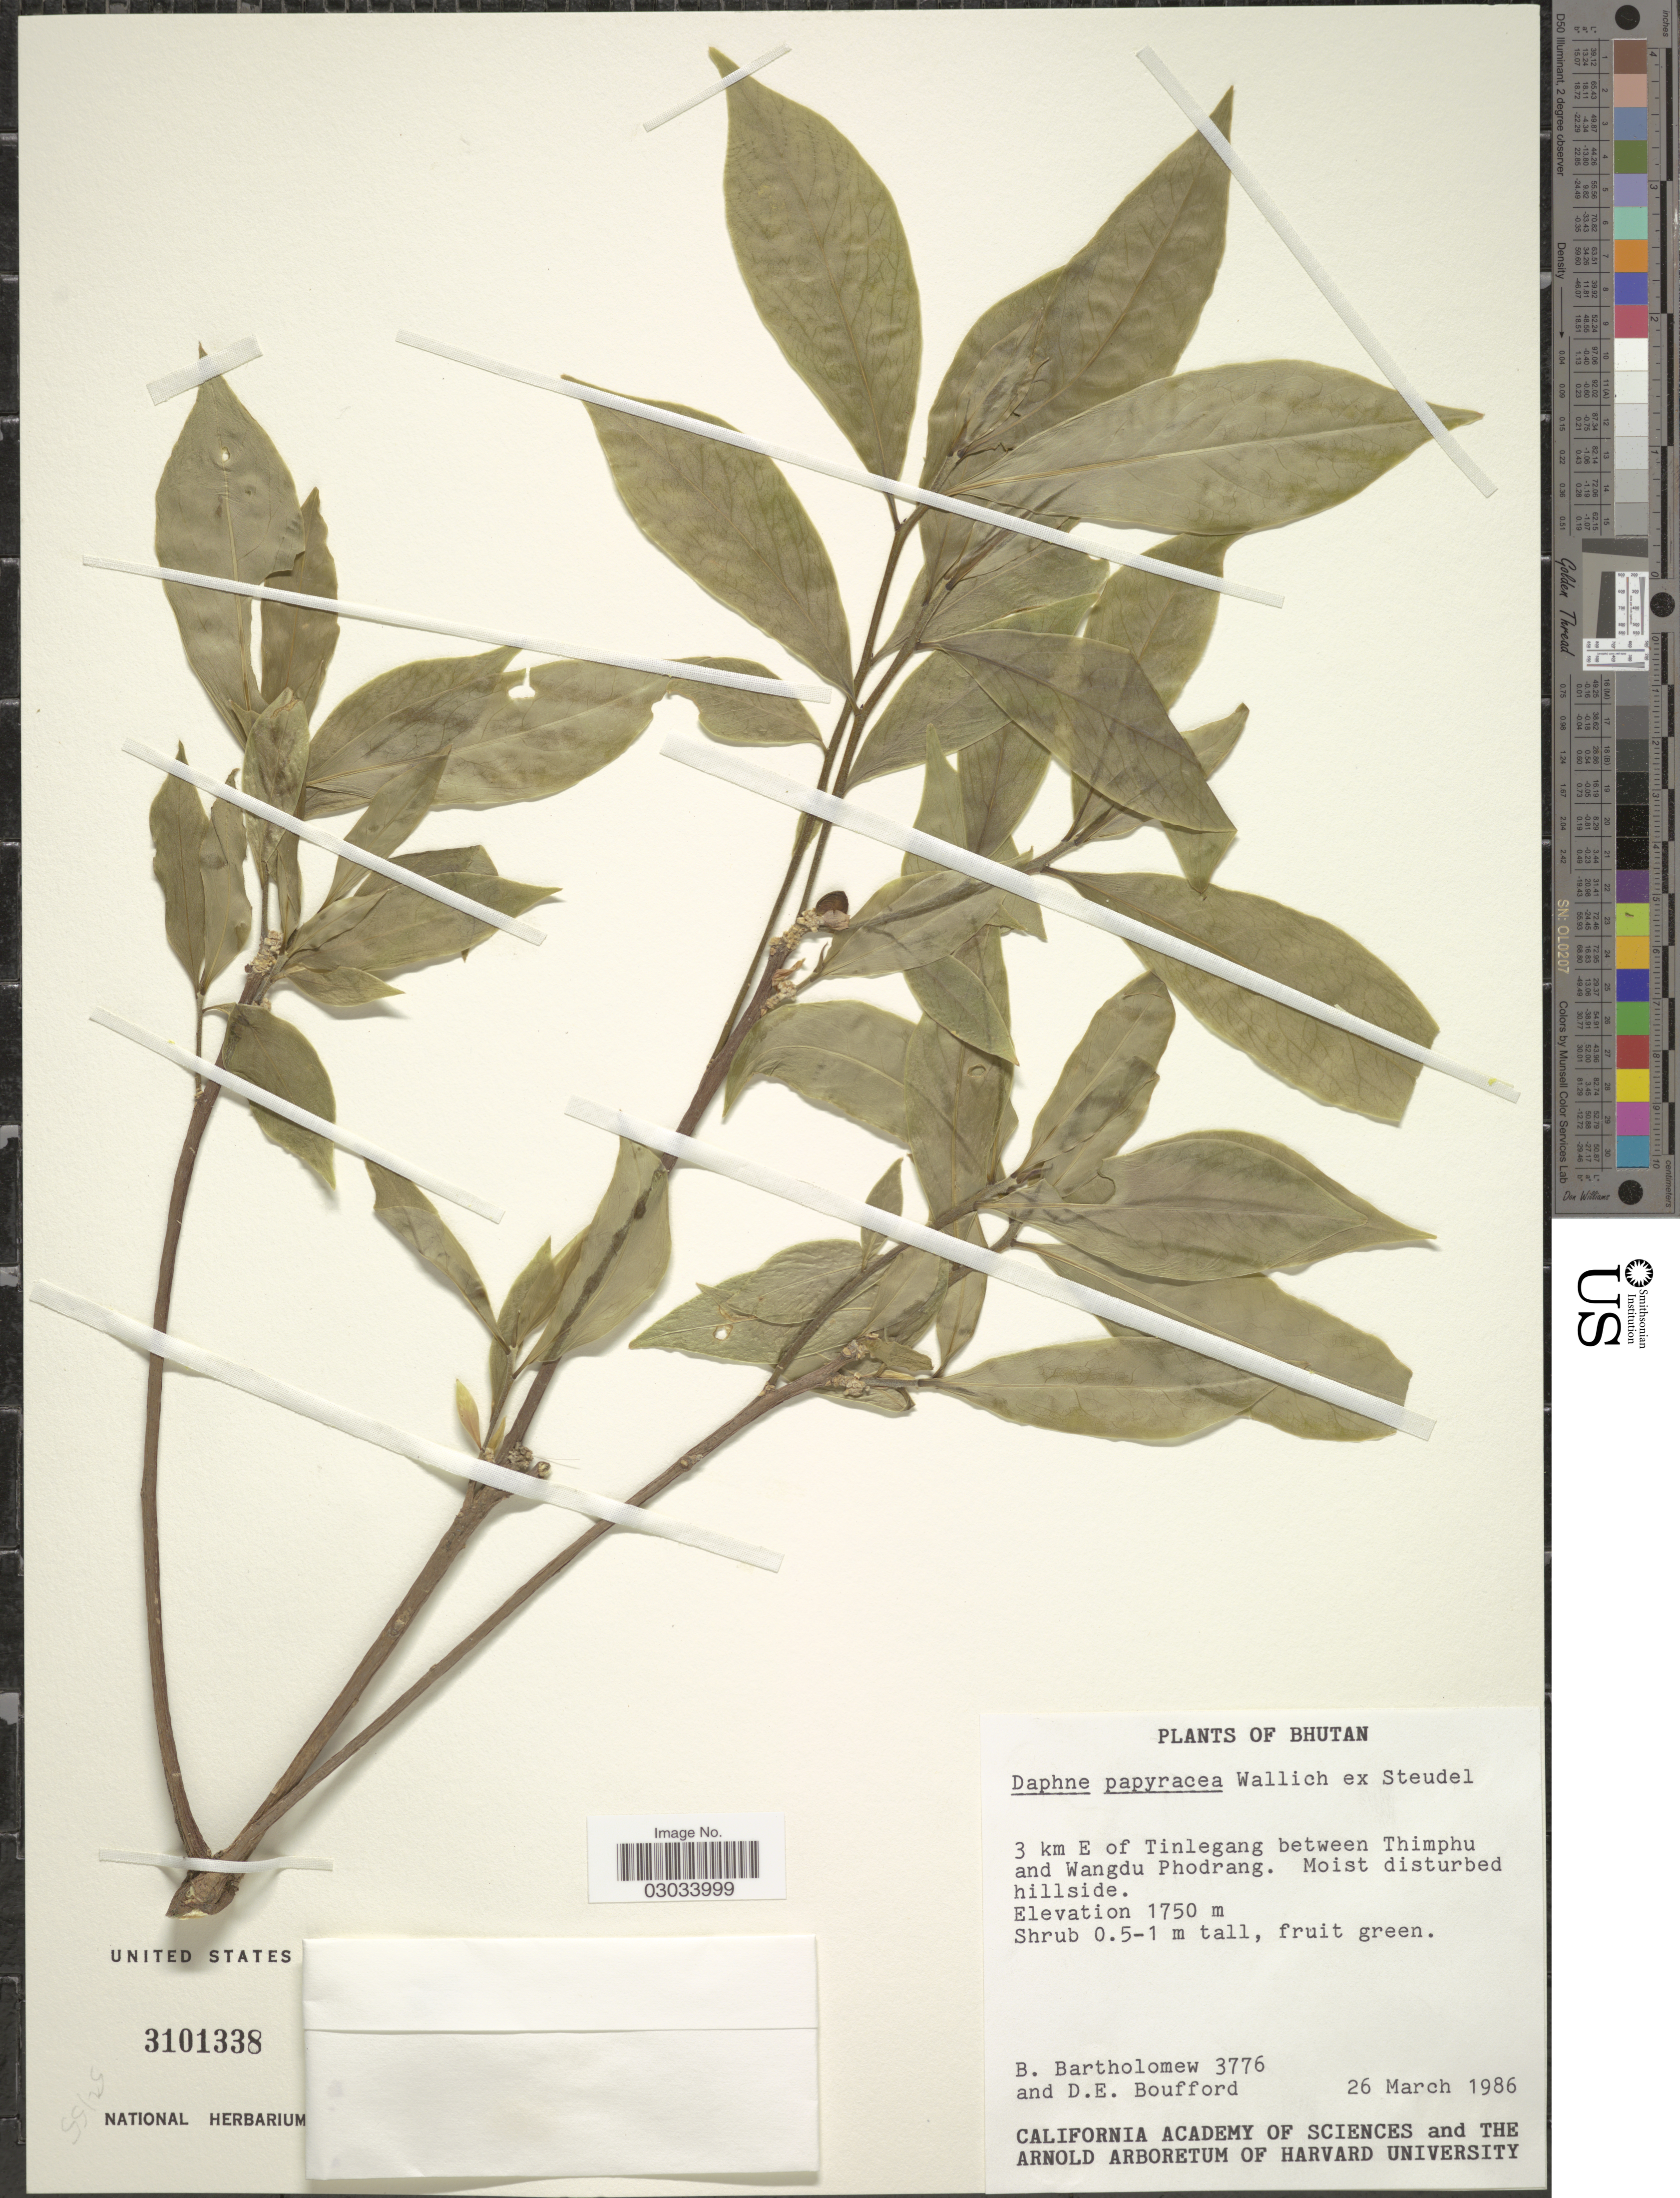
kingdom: Plantae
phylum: Tracheophyta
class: Magnoliopsida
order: Malvales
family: Thymelaeaceae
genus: Daphne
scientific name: Daphne papyracea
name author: Wall. ex Steud.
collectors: B. Bartholomew & D. E. Boufford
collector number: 3776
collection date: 1986-03-26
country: Bhutan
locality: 3 km E of Tinlegang between Thimphu and Wangdu Phodrang.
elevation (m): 1750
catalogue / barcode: US 3101338